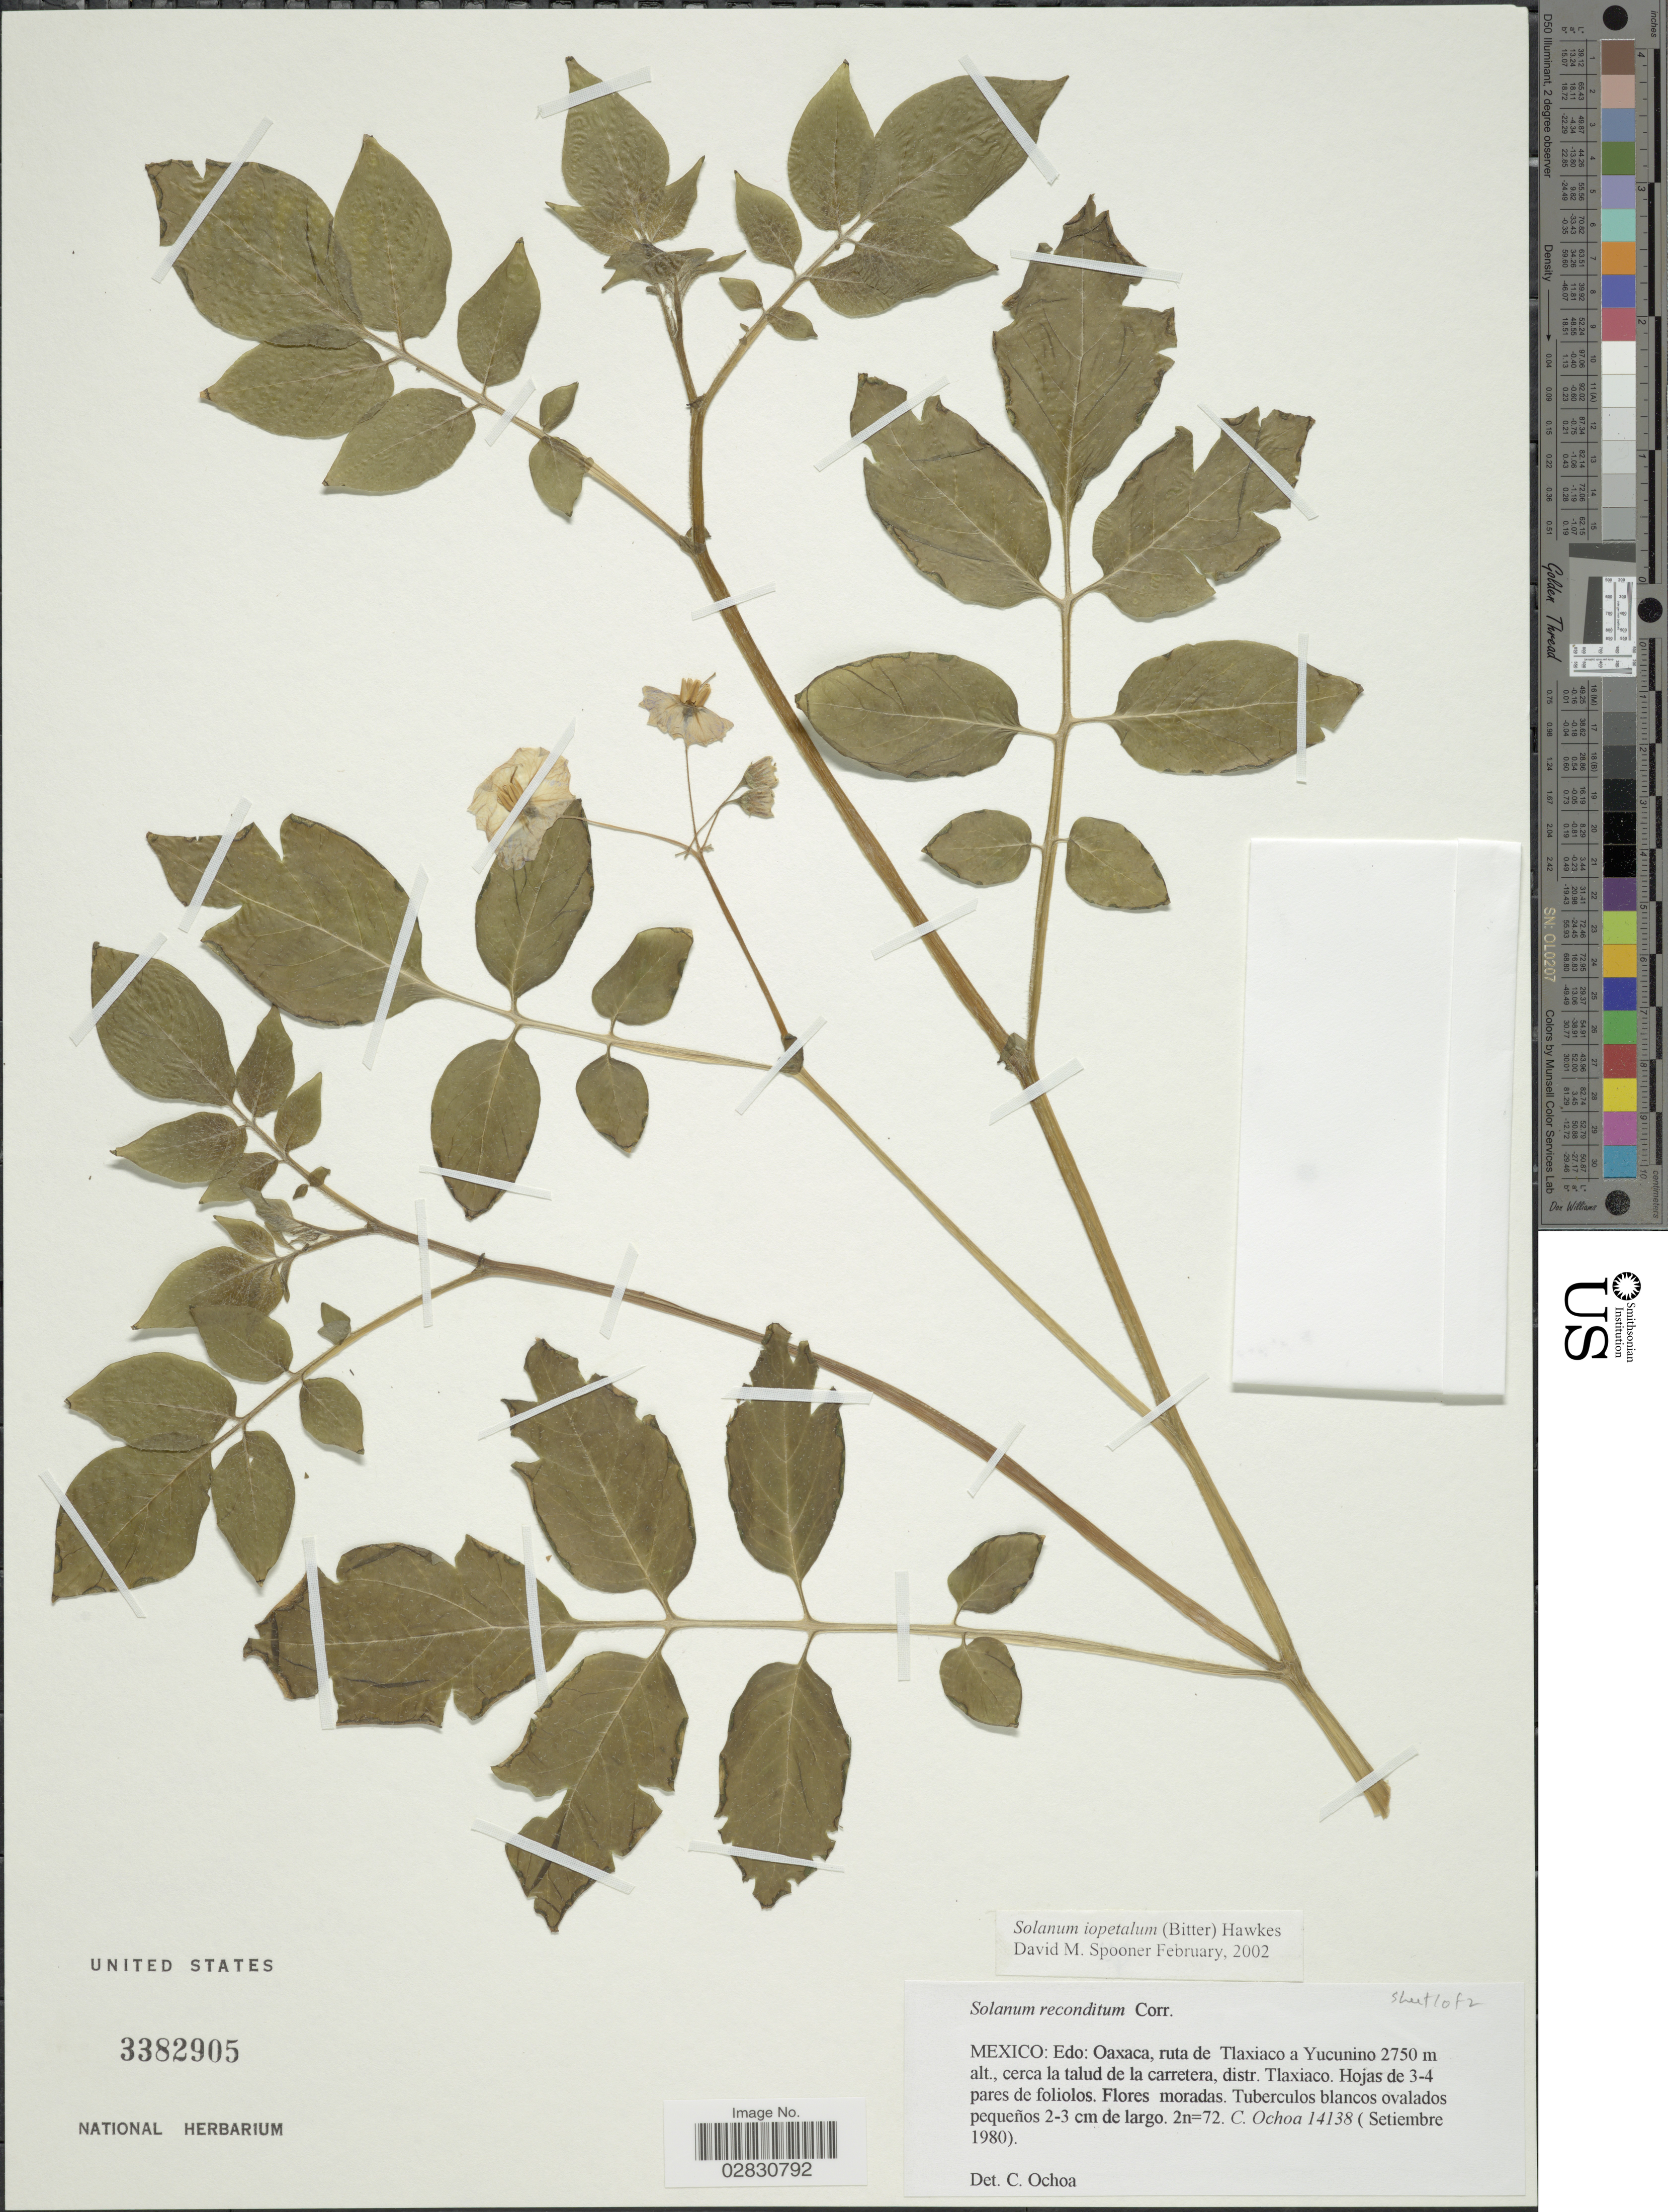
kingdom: Plantae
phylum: Tracheophyta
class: Magnoliopsida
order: Solanales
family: Solanaceae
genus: Solanum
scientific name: Solanum iopetalum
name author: (Bitter) Hawkes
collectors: C. Ochoa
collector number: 14138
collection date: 1980-09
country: Mexico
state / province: Oaxaca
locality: Edo. Oaxaca, ruta de Tlaxiaco a Yucunino, cerca la talud de la carretera, distr. Tlaxiaco.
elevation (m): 2750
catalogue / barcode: US 3382905